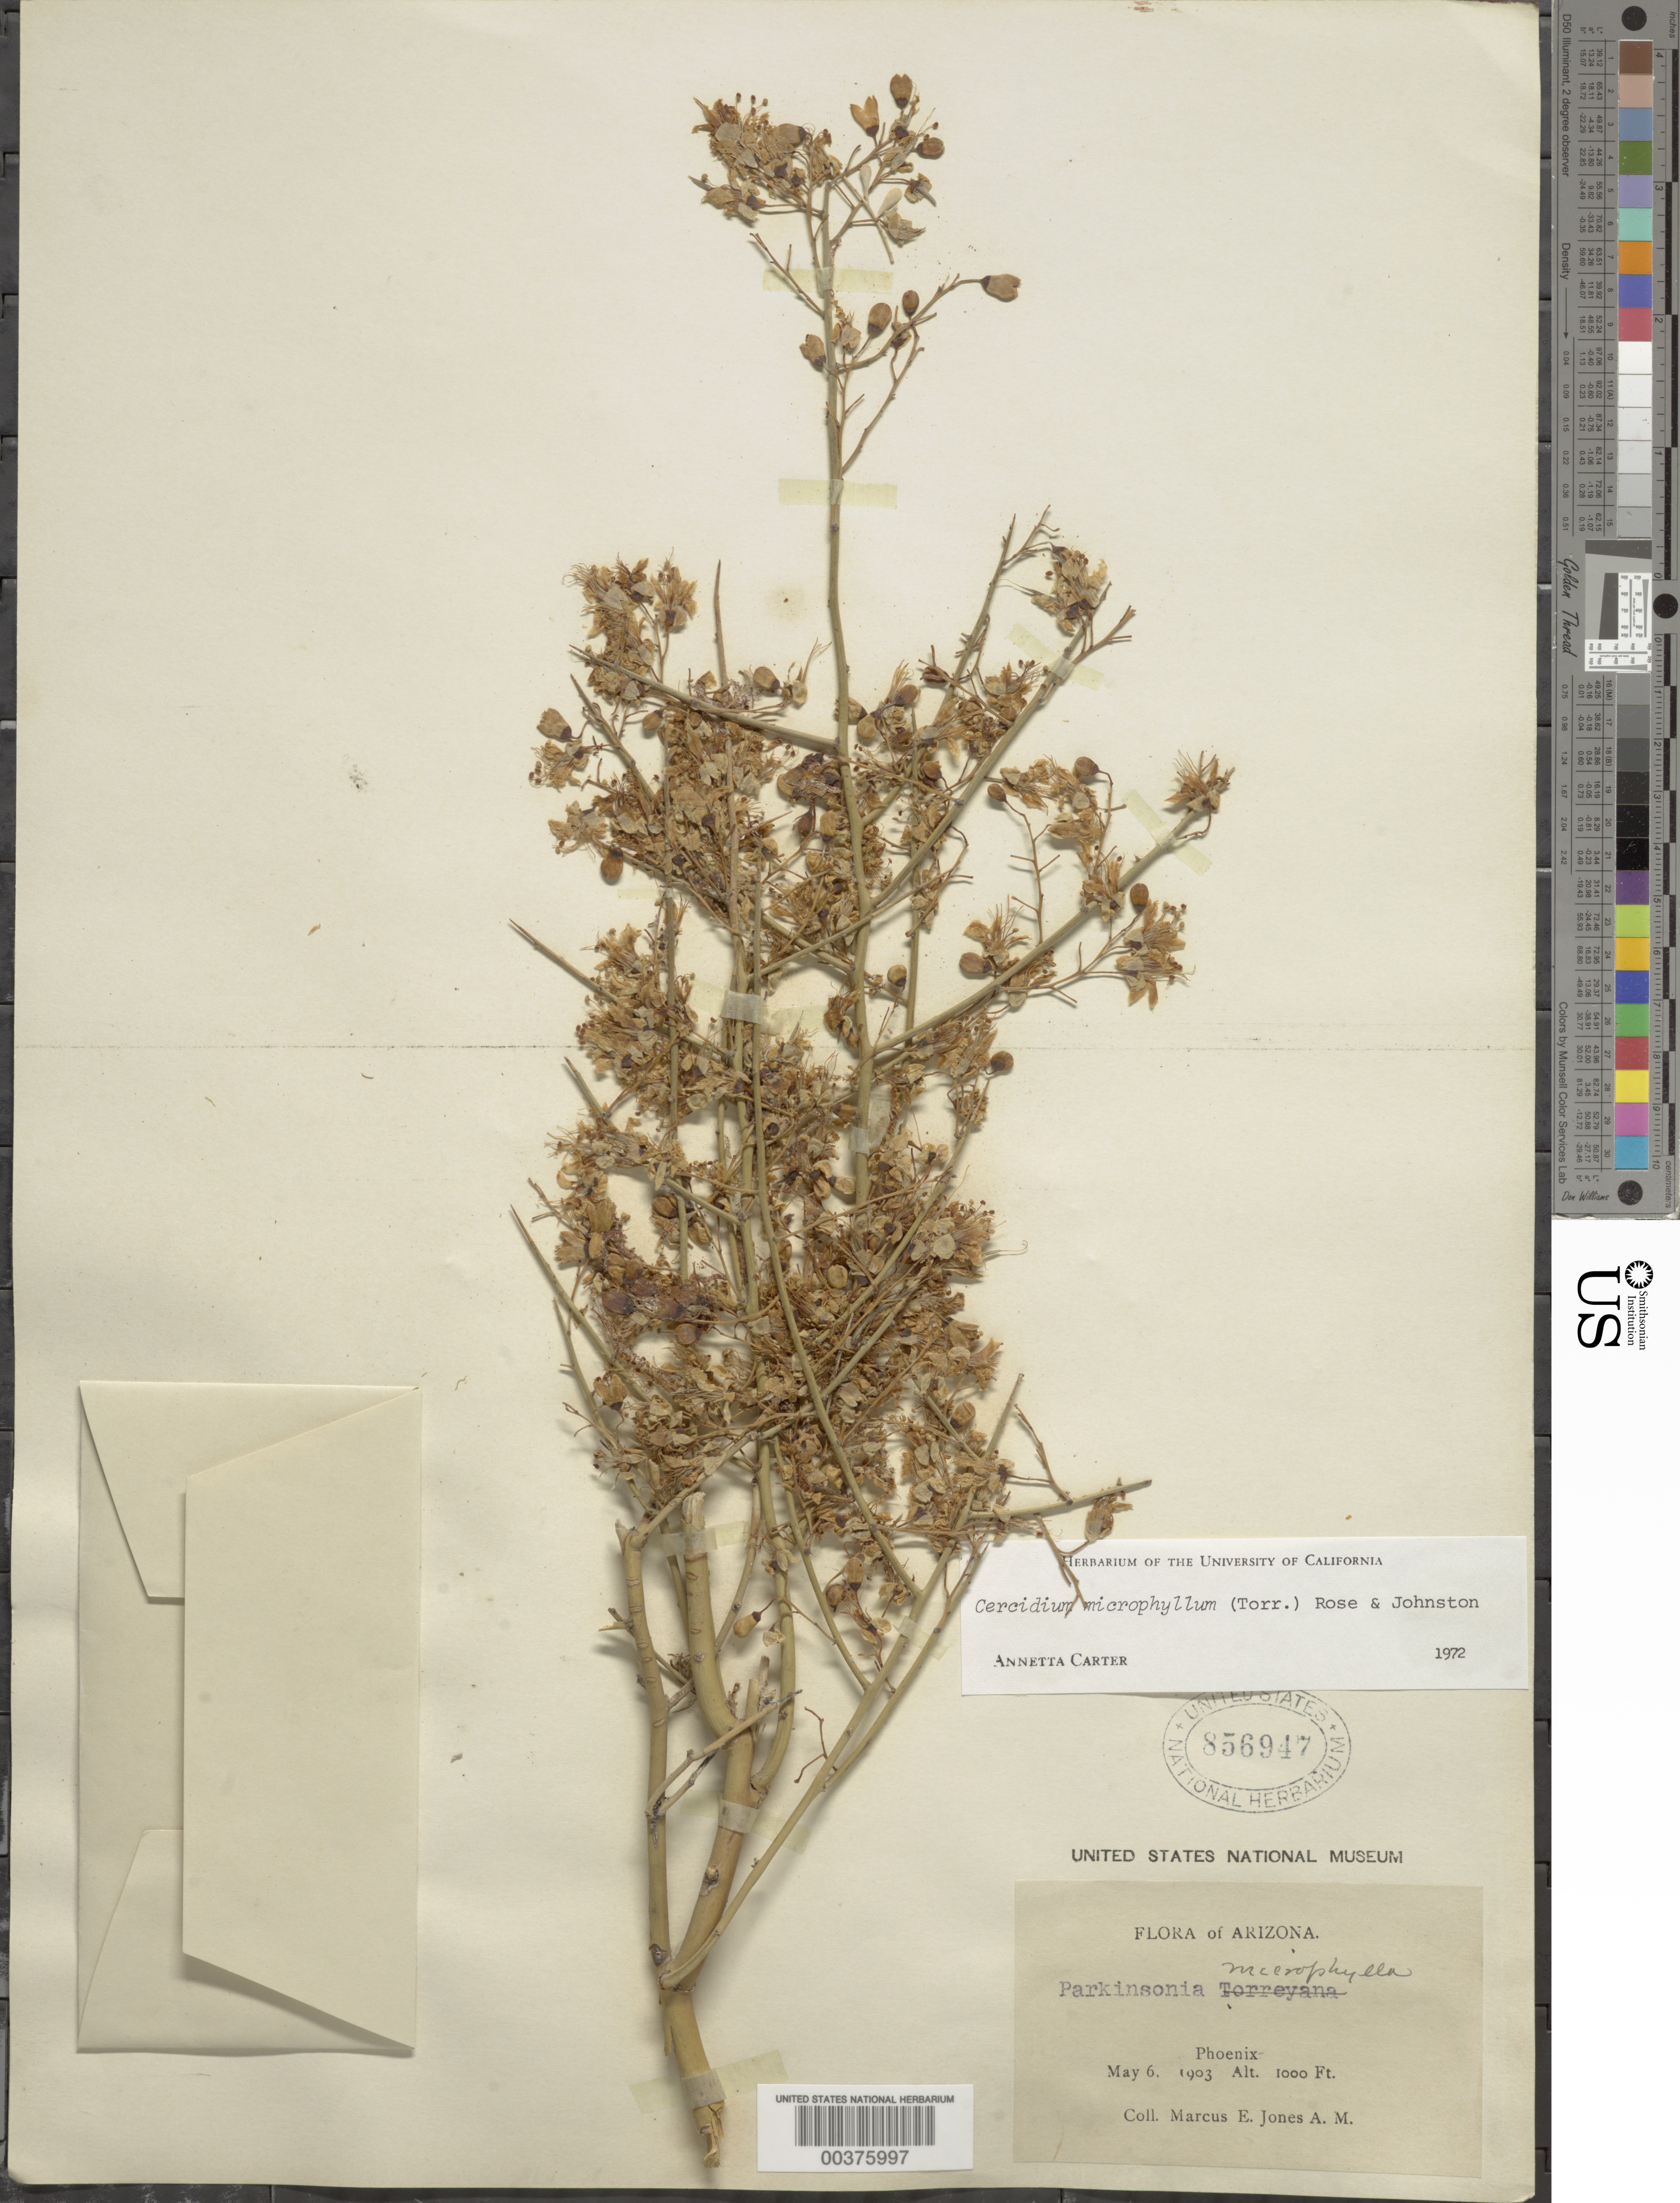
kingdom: Plantae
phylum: Tracheophyta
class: Magnoliopsida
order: Fabales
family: Fabaceae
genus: Parkinsonia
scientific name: Parkinsonia microphylla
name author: Torr.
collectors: M. E. Jones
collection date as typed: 06 May 1903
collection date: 1903-05-06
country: United States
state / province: Arizona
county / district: Maricopa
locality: Phoenix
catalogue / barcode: US 856947